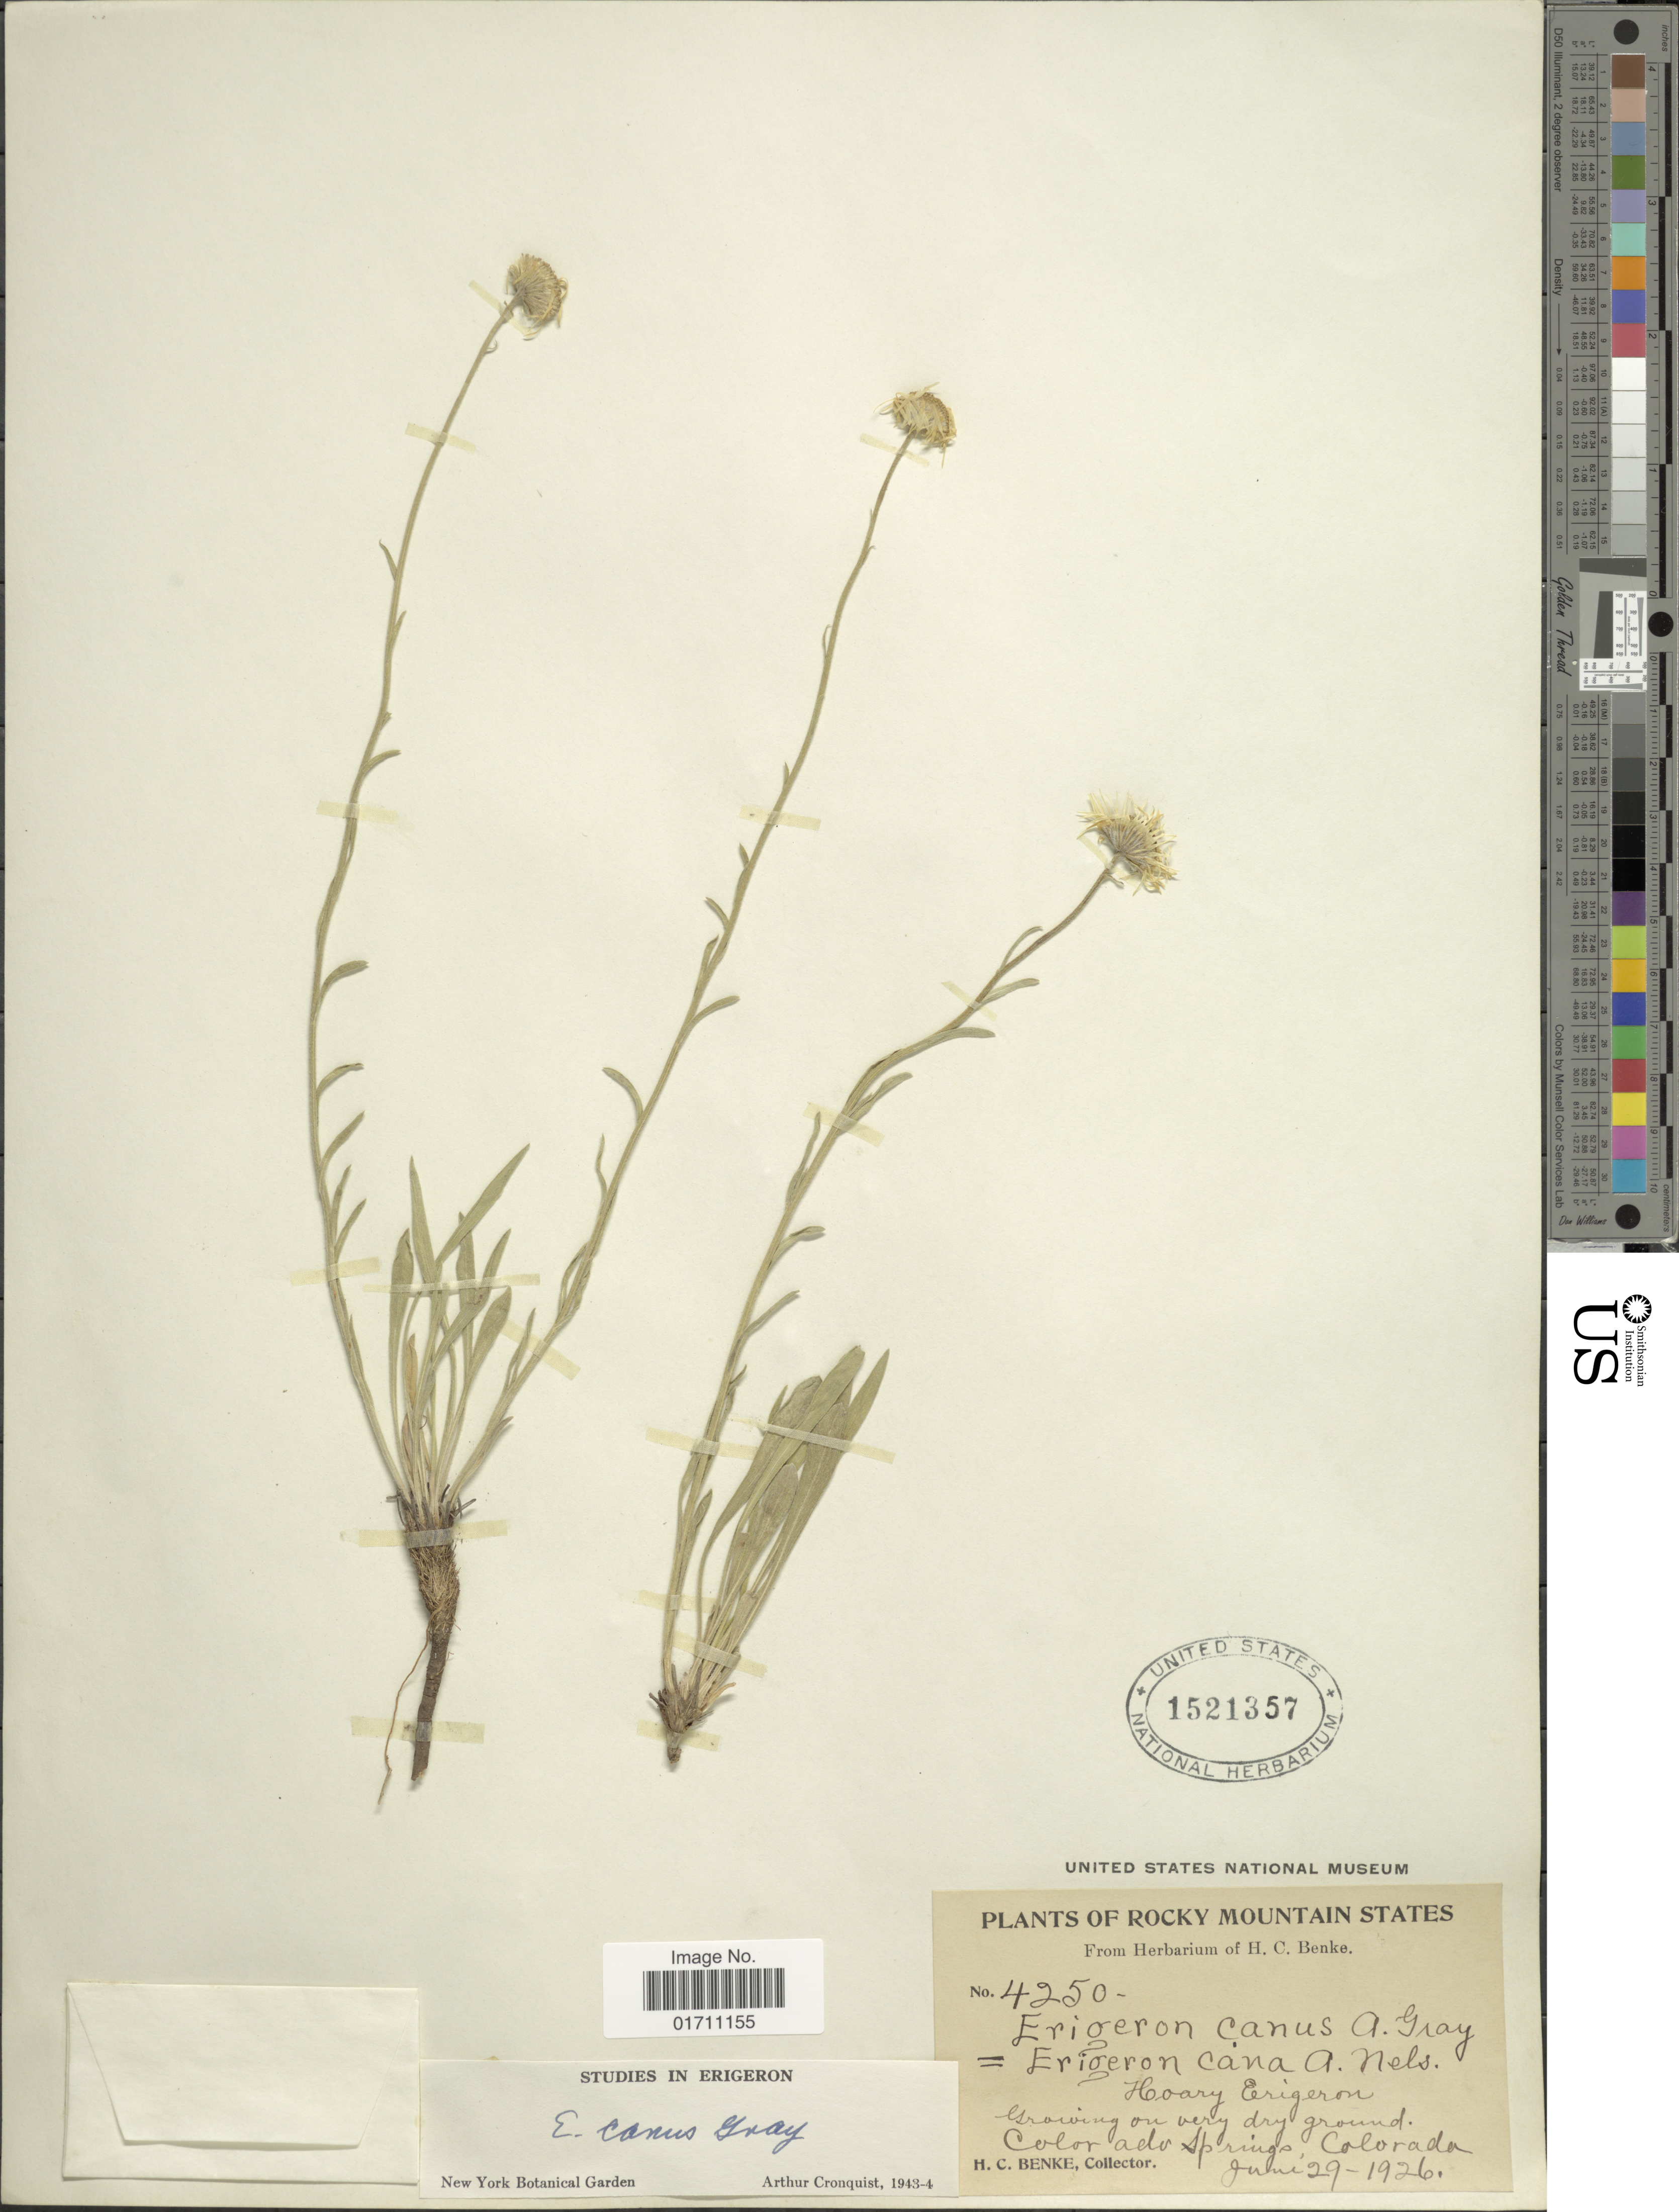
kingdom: Plantae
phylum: Tracheophyta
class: Magnoliopsida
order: Asterales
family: Asteraceae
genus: Erigeron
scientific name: Erigeron canus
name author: A. Gray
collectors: H. Benke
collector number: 4250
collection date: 1926-06-29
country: United States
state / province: Colorado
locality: Rocky Mountain States, Hoary Eerigeron, Growing on very dry ground, Colorado Springs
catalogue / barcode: US 1521357